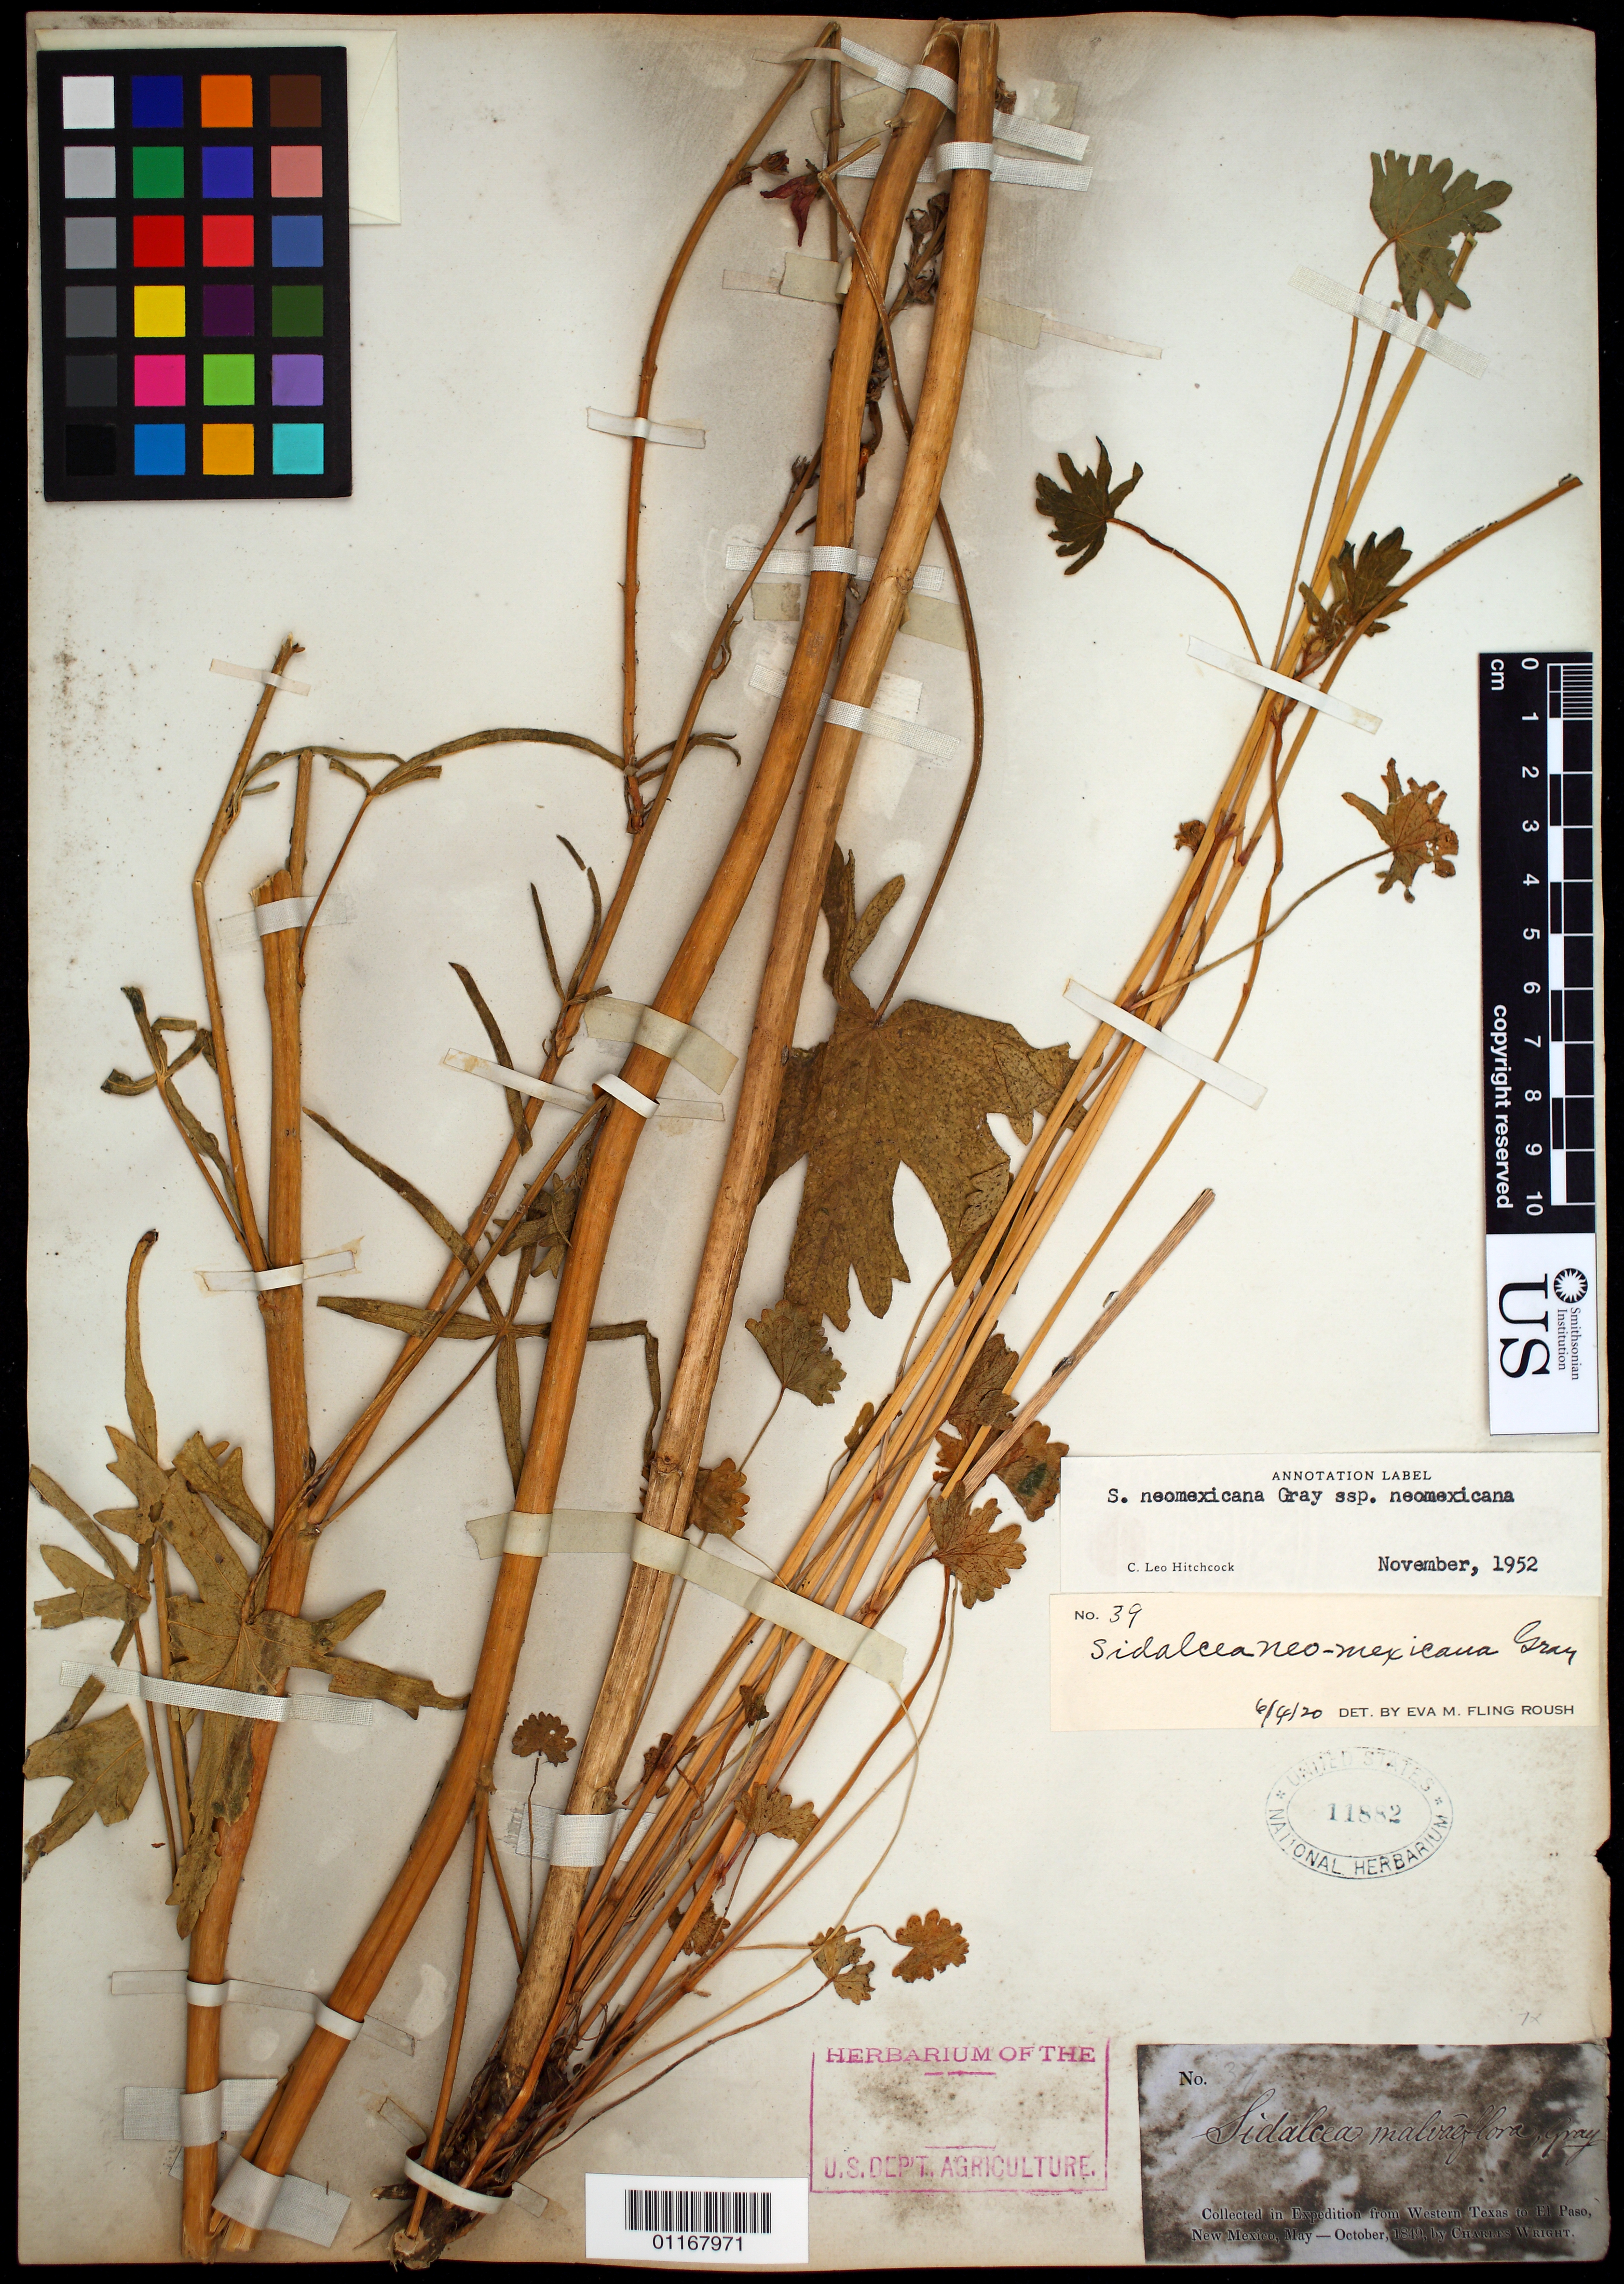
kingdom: Plantae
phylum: Tracheophyta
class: Magnoliopsida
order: Malvales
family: Malvaceae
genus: Sidalcea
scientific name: Sidalcea neomexicana subsp. neomexicana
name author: A. Gray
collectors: C. Wright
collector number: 39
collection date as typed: May 1849 to -- Oct 1849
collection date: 1849-05/1849-10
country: United States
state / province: New Mexico / Texas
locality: W Texas to El Paso, New Mexico.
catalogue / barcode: US 11882